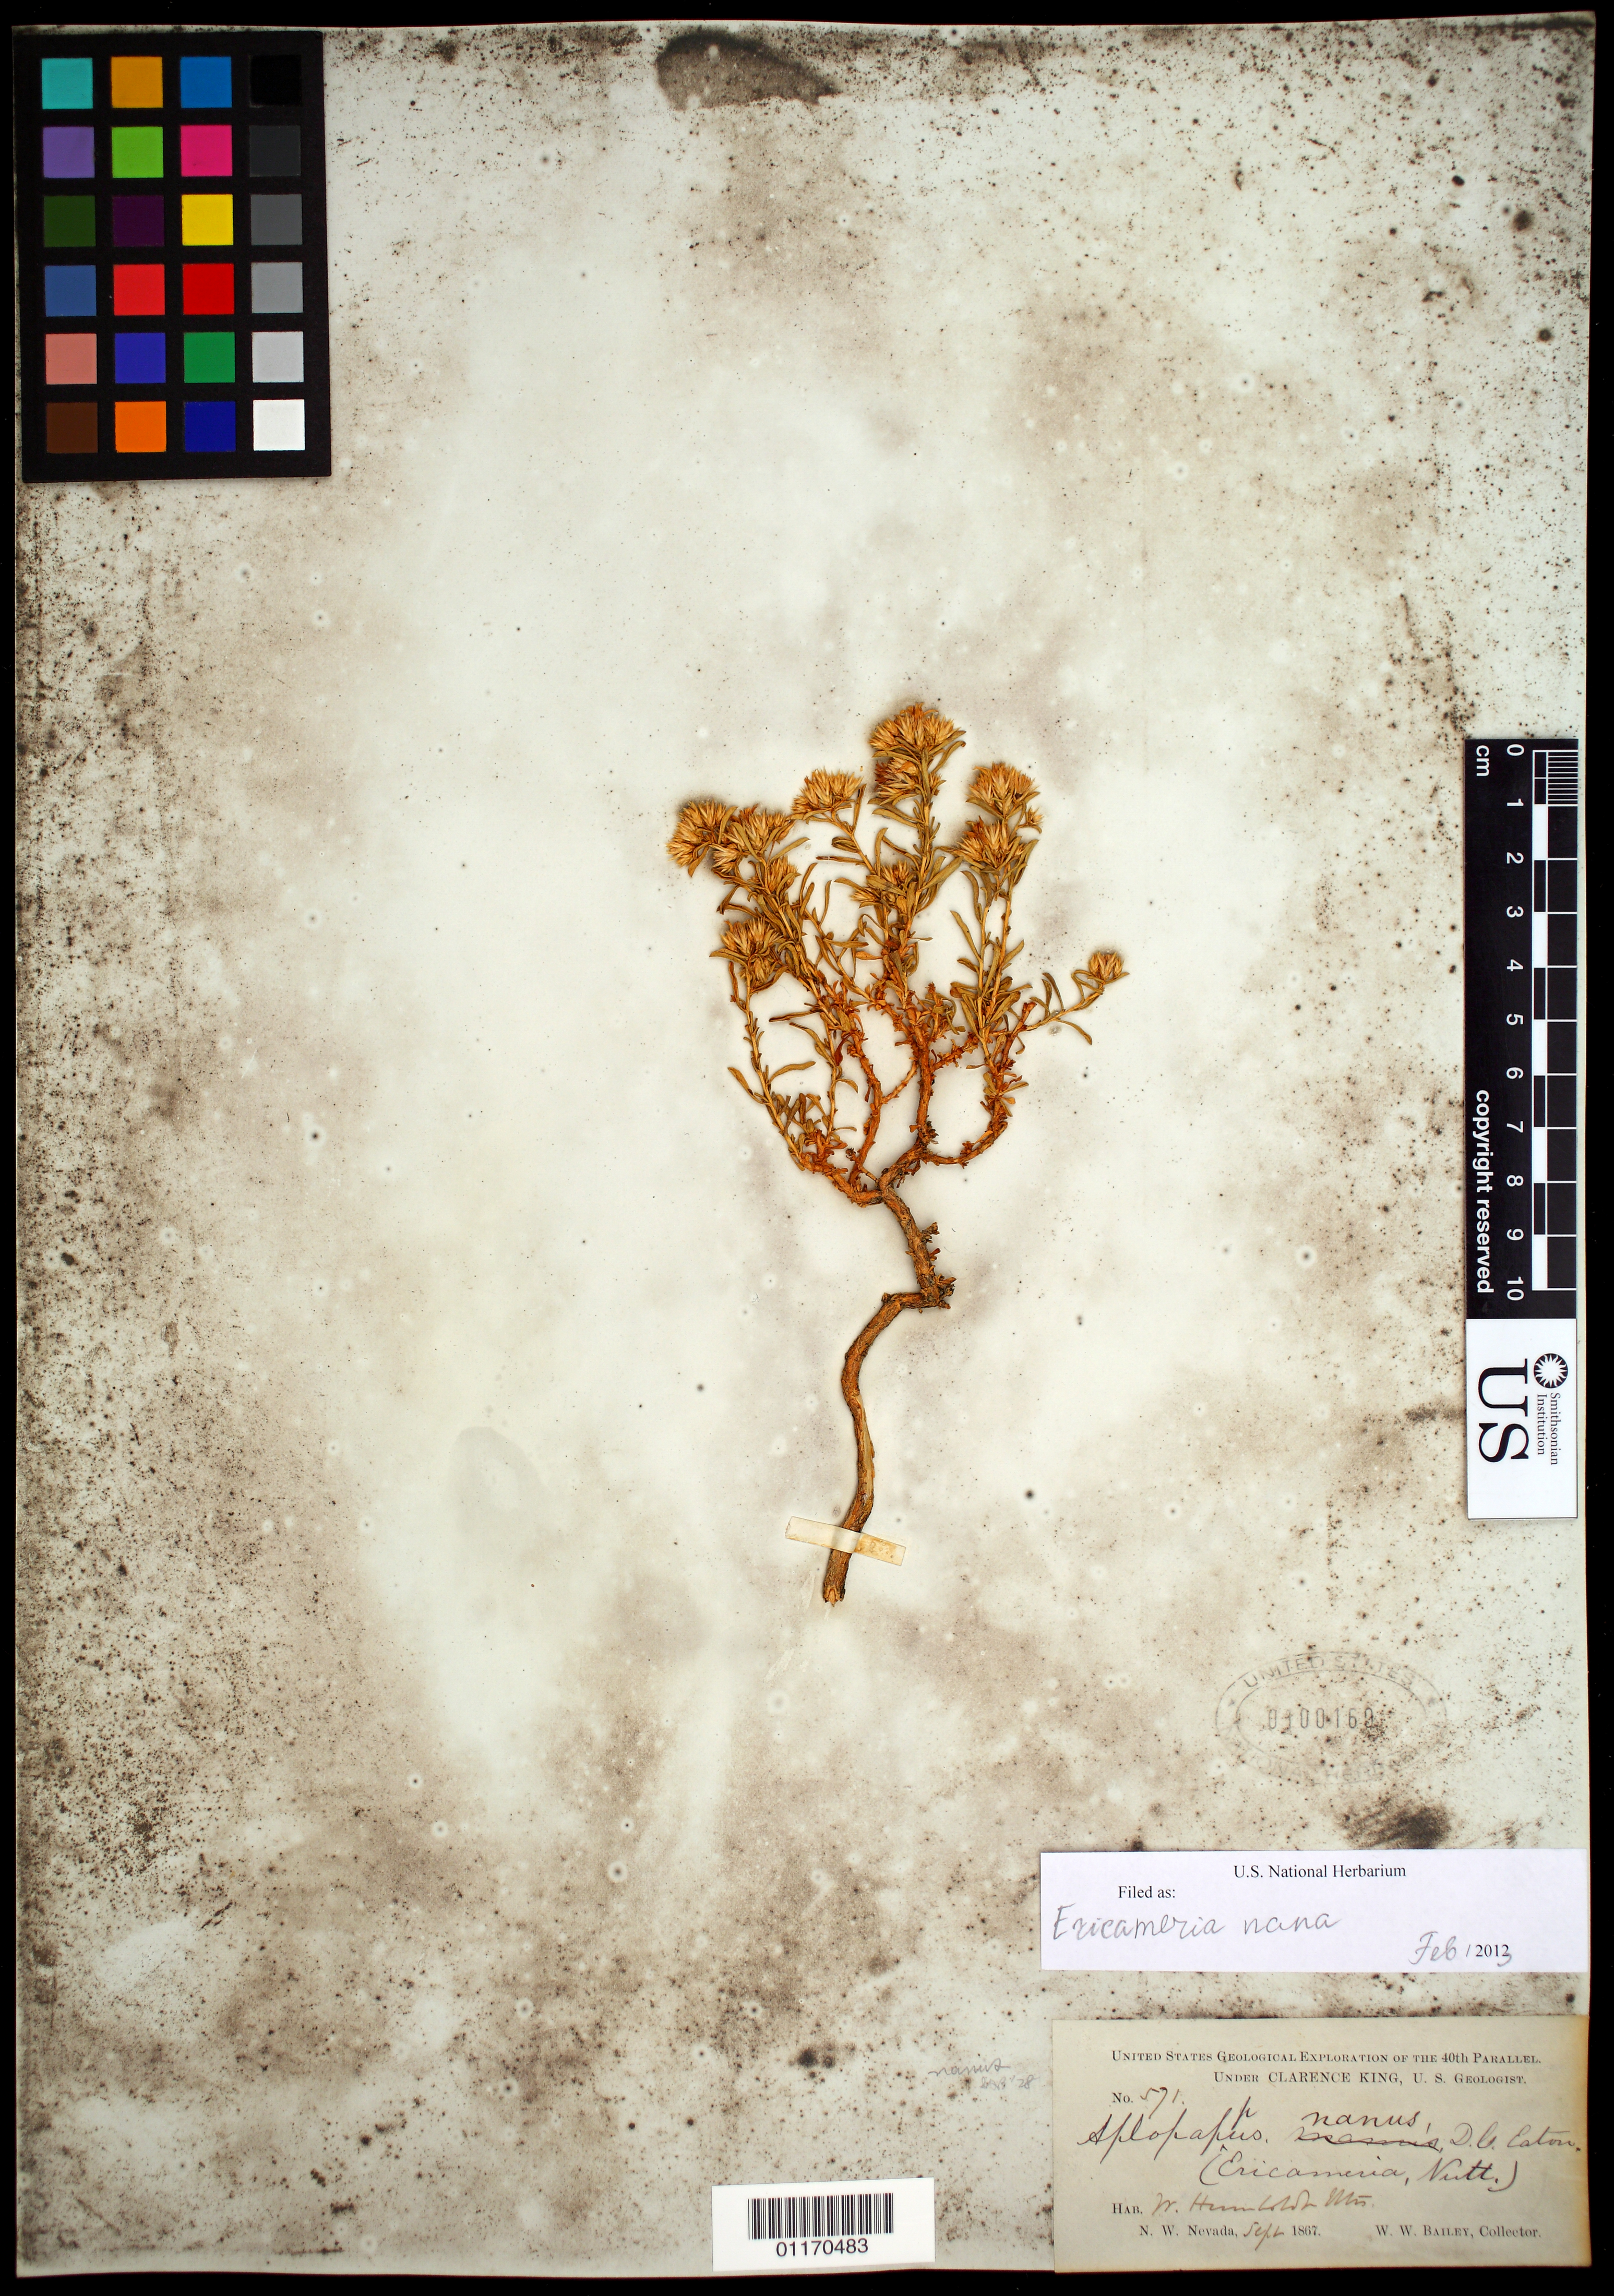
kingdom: Plantae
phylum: Tracheophyta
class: Magnoliopsida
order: Asterales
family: Asteraceae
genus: Ericameria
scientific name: Ericameria nana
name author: Nutt.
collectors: W. W. Bailey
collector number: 571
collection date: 1867-09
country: United States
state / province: Nevada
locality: W. Humboldt Mts.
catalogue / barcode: US 100169